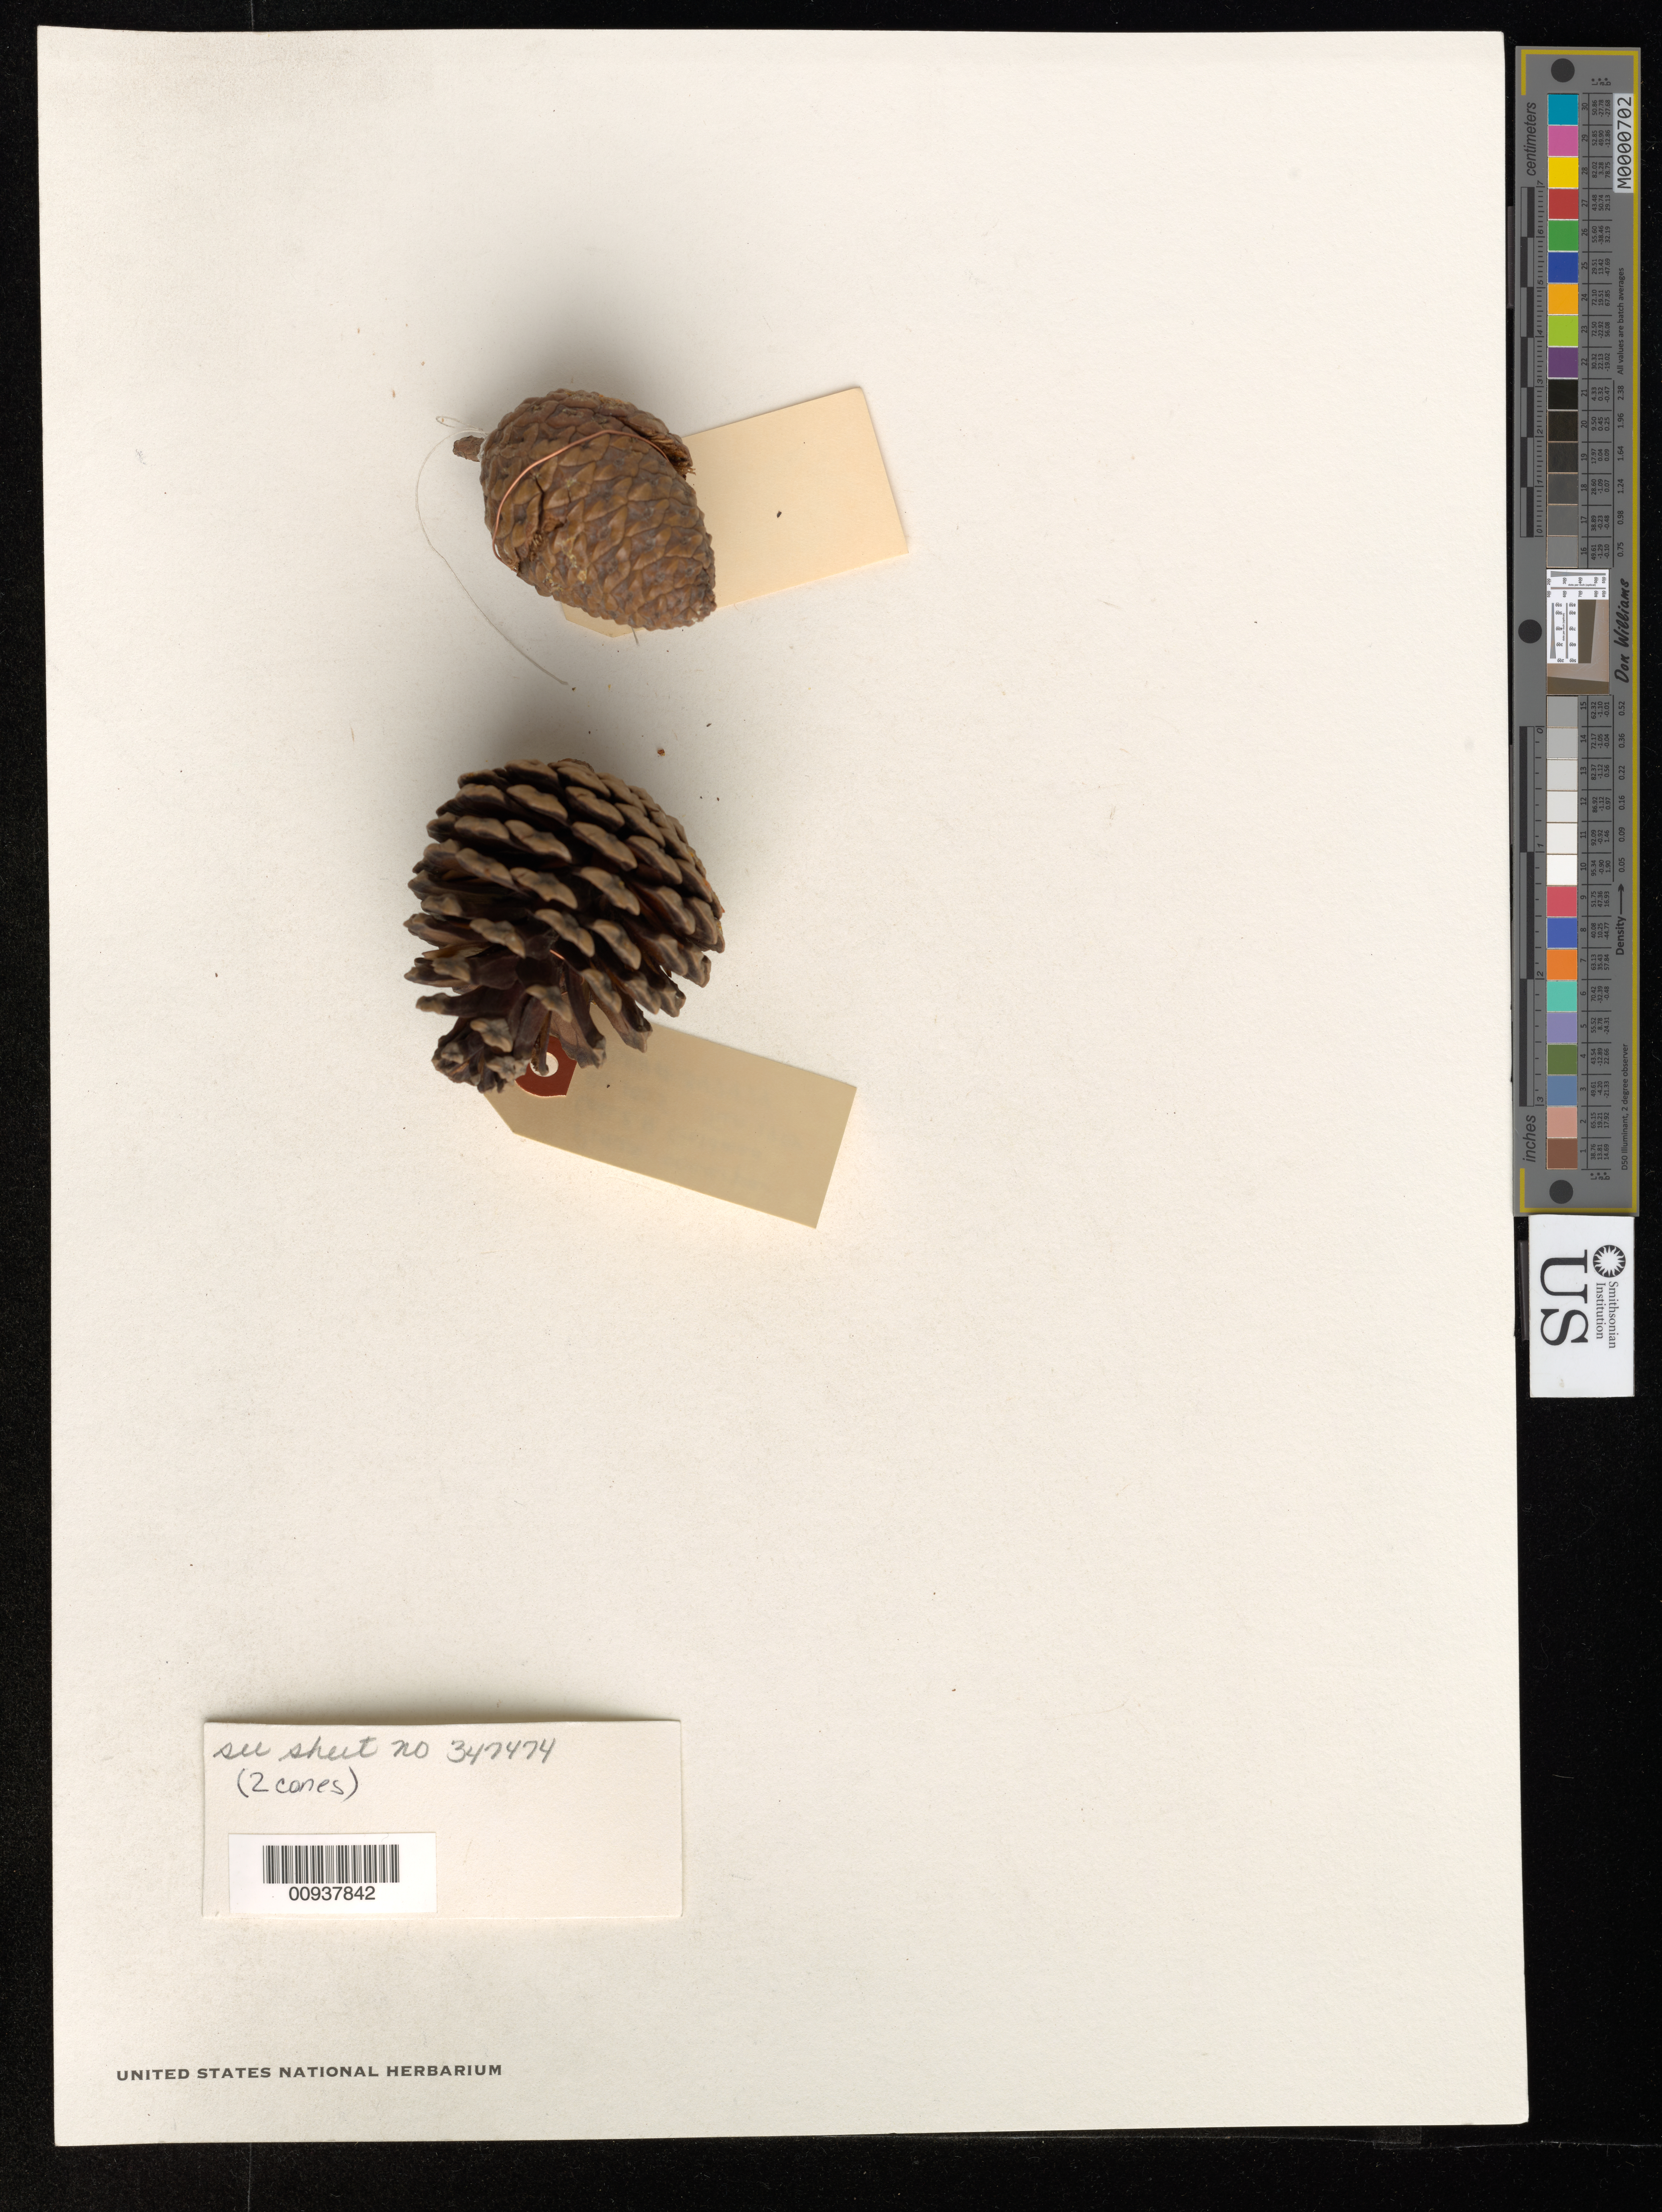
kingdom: Plantae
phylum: Tracheophyta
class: Pinopsida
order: Pinales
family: Pinaceae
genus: Pinus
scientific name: Pinus oocarpa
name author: Schiede ex Schltdl.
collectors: E. A. Goldman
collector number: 1055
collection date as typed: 02 Jun 1904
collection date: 1904-06-02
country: Mexico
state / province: Chiapas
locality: Los Pinos.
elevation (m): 762